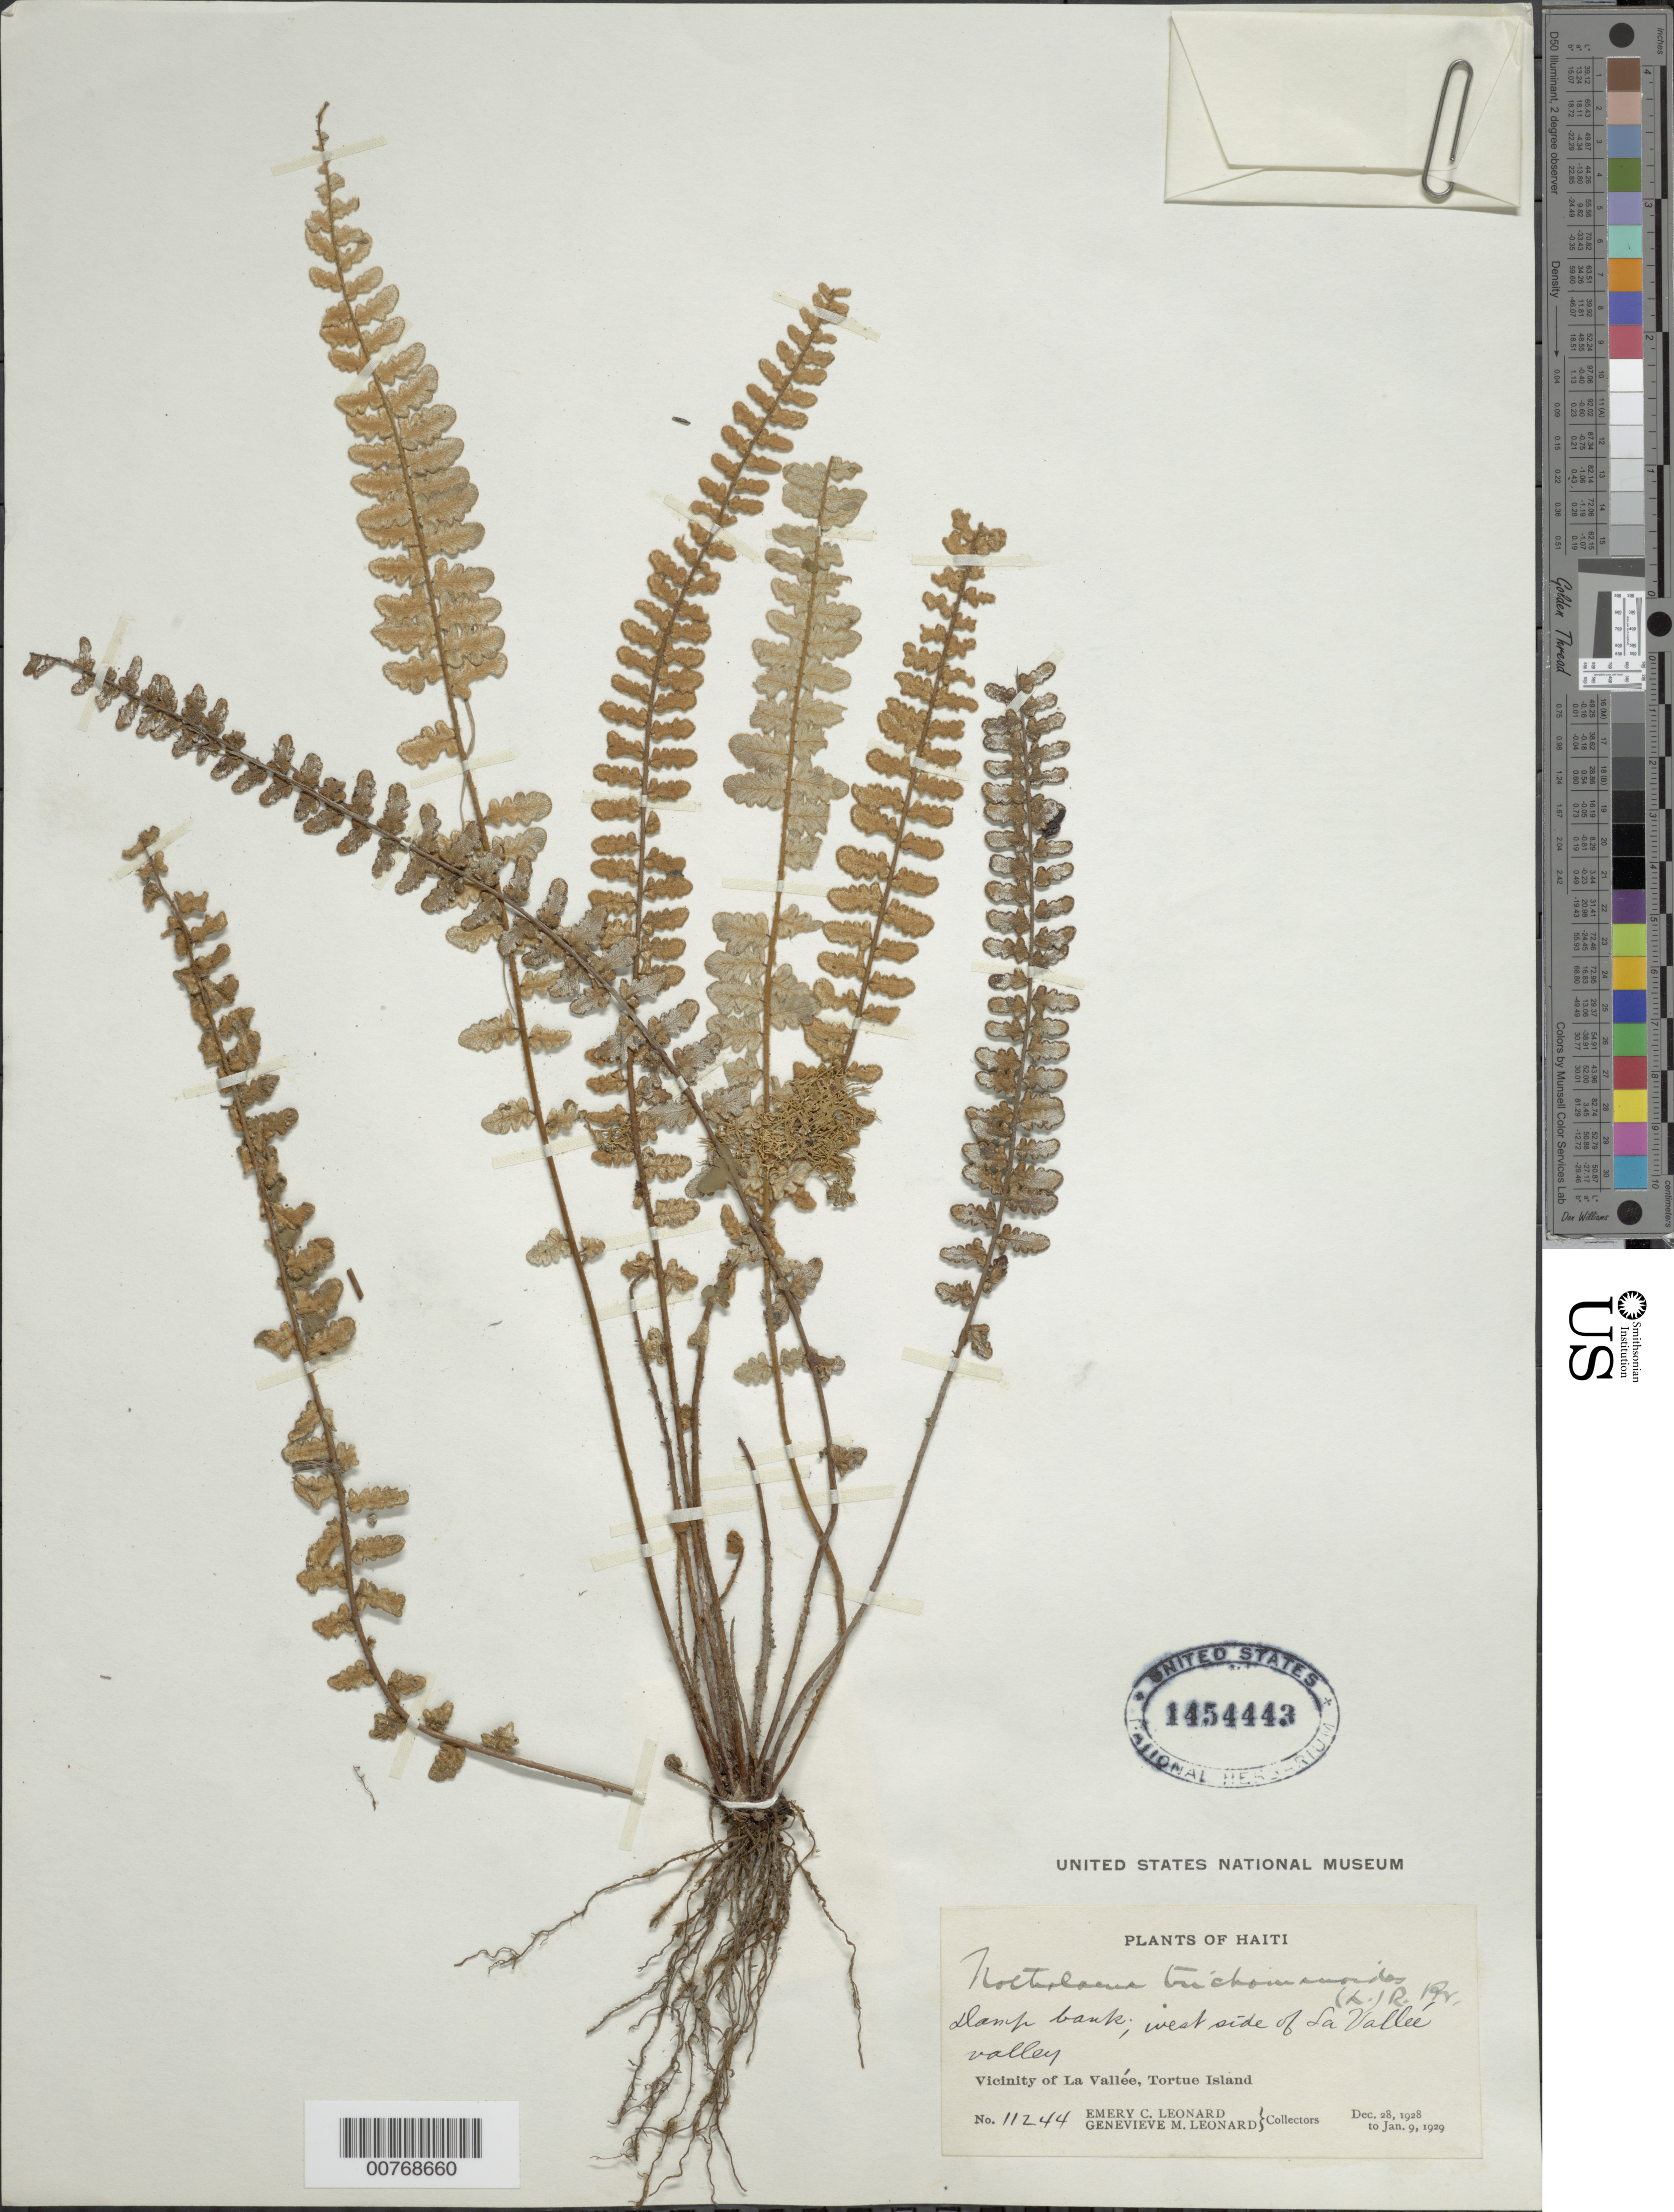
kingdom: Plantae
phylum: Tracheophyta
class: Polypodiopsida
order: Polypodiales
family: Pteridaceae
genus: Notholaena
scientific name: Notholaena trichomanoides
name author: (L.) Desv.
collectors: E. C. Leonard & G. M. Leonard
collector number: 11244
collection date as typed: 29 Dec 1928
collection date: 1928-12-29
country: Haiti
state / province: Nord-Óuest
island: Île de la Tortue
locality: Vicinity of La Vallée, Tortue Island; west side of La Vallée valley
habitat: Damp bank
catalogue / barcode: US 1454443